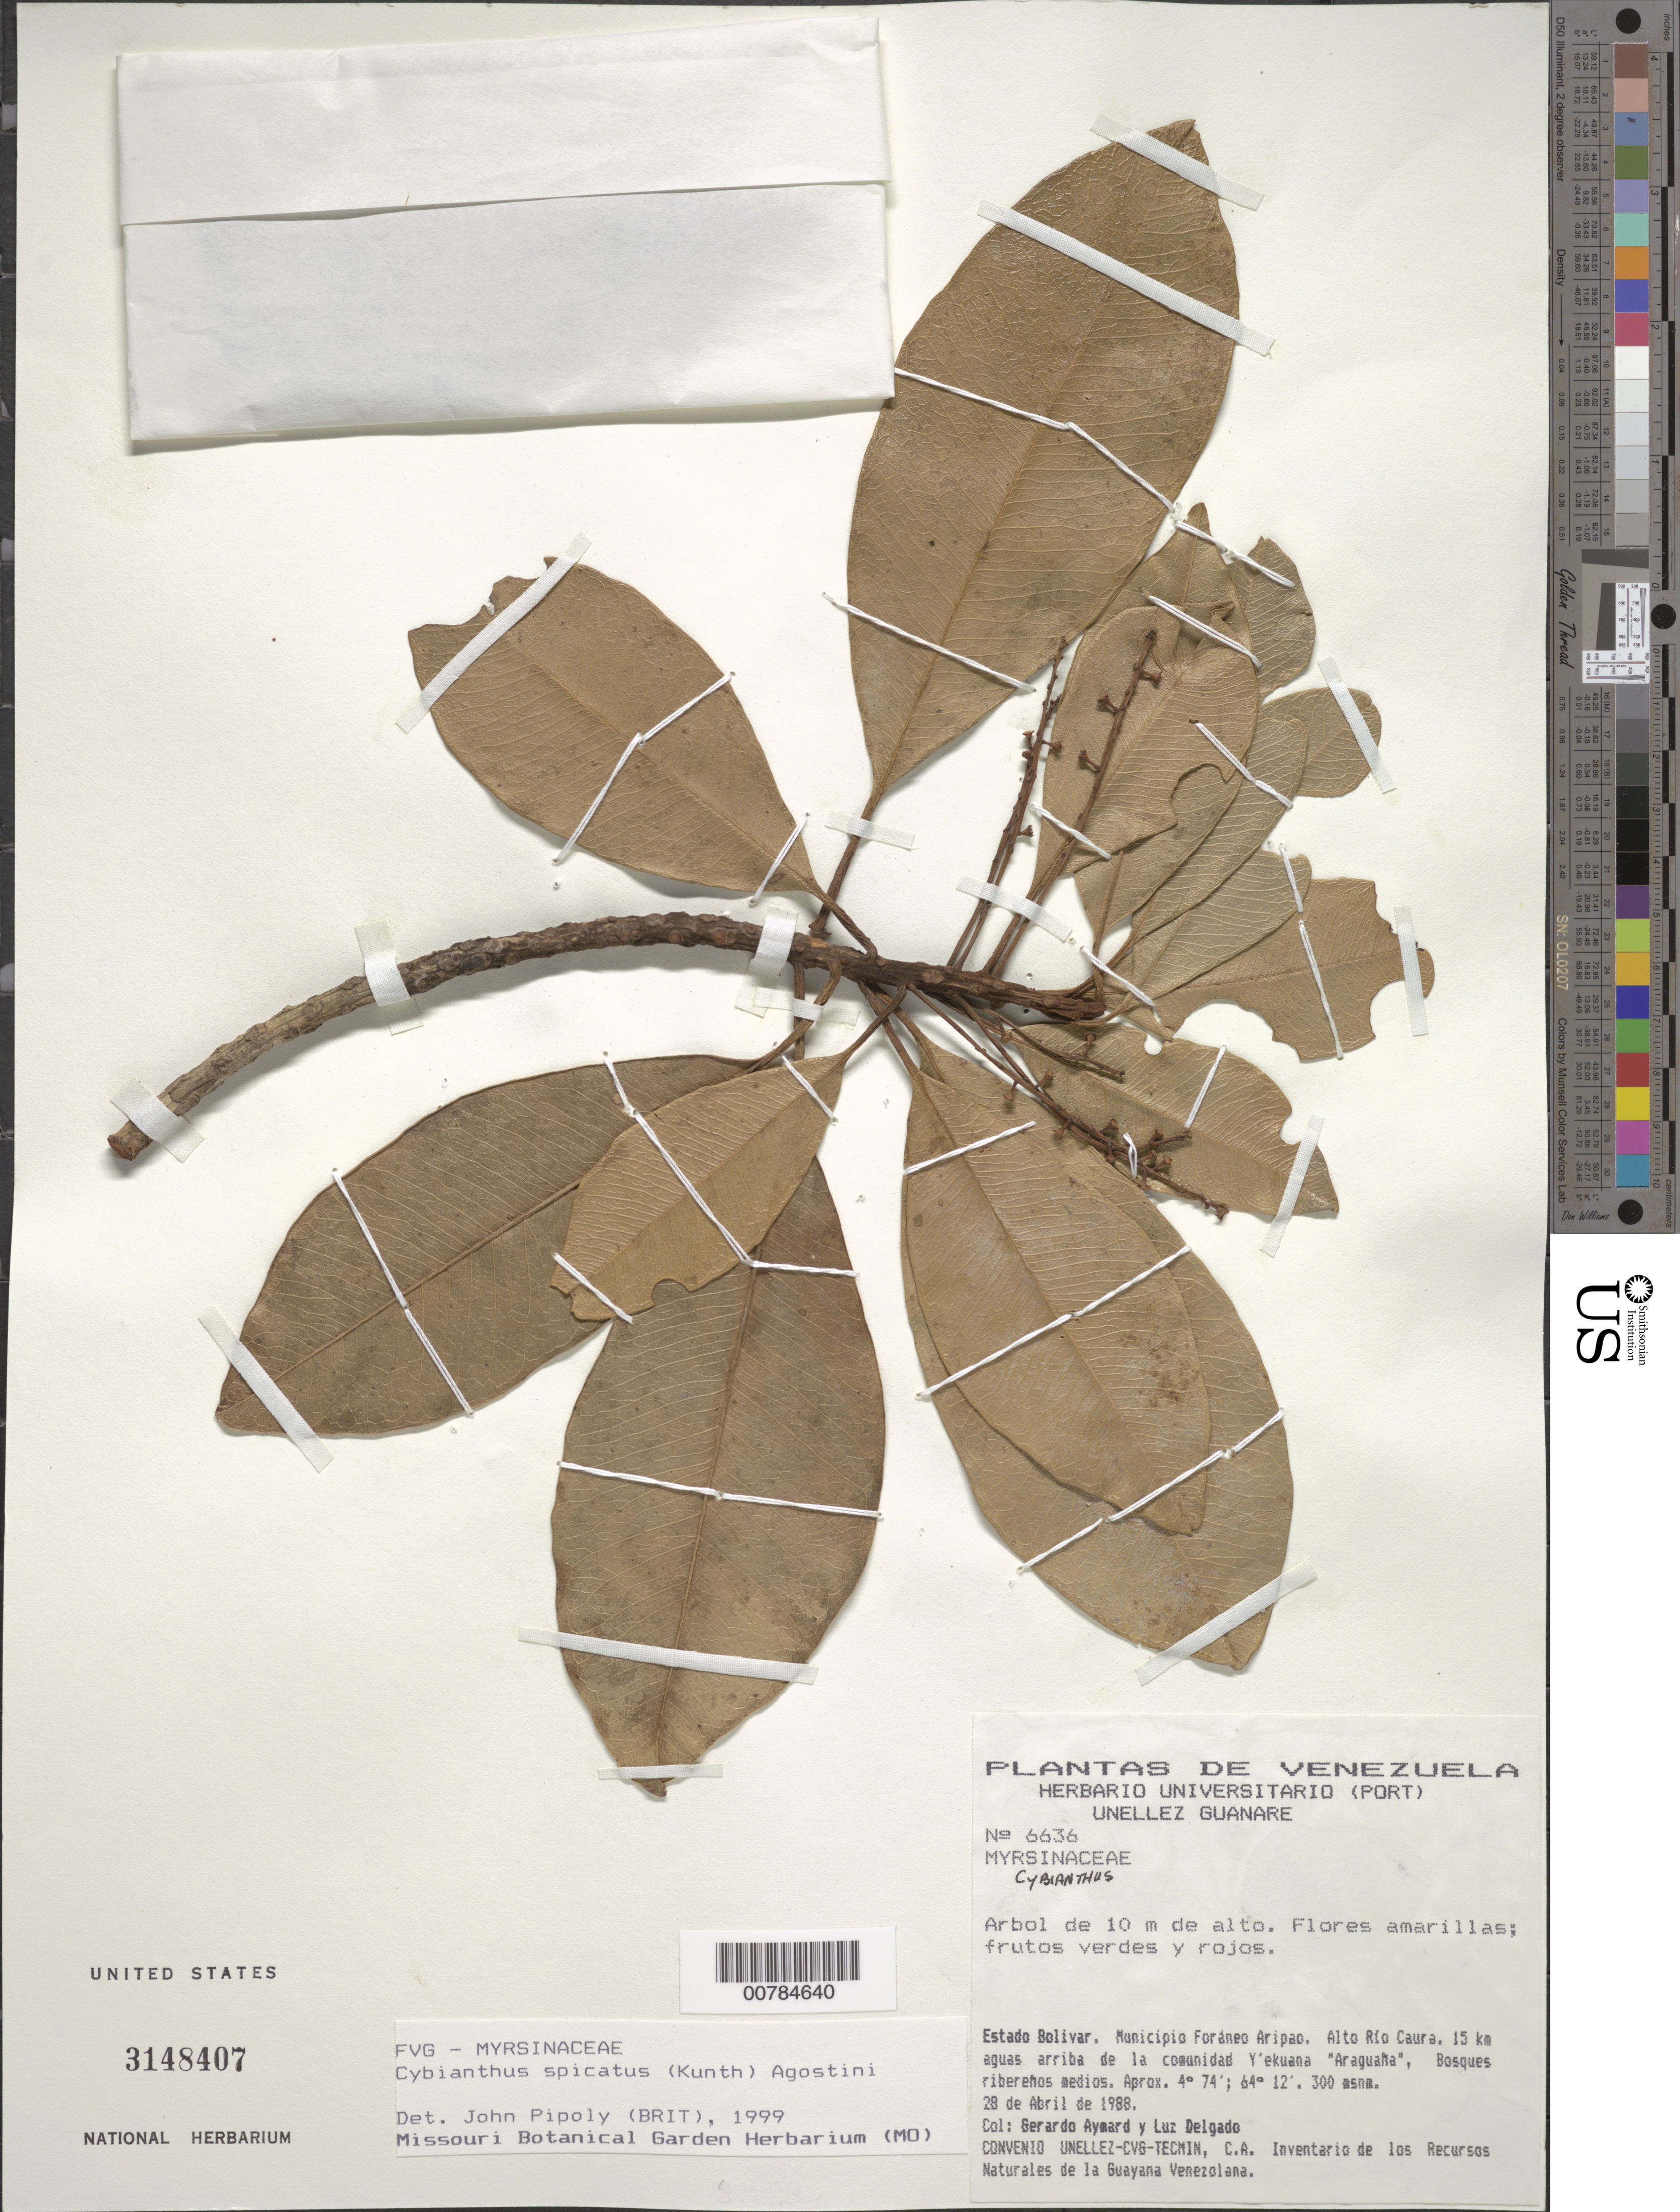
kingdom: Plantae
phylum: Tracheophyta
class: Magnoliopsida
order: Ericales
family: Primulaceae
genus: Cybianthus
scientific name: Cybianthus spicatus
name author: (Kunth) G. Agostini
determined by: Pipoly, J. J., III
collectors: G. A. Aymard & L. Delgado V.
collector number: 6636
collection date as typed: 28-Apr-88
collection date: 1988-04-28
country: Venezuela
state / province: Bolívar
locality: Mun. Foraneo Aripao, Alto Río Caura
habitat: Bosques riberenos medios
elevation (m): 300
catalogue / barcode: US 3148407